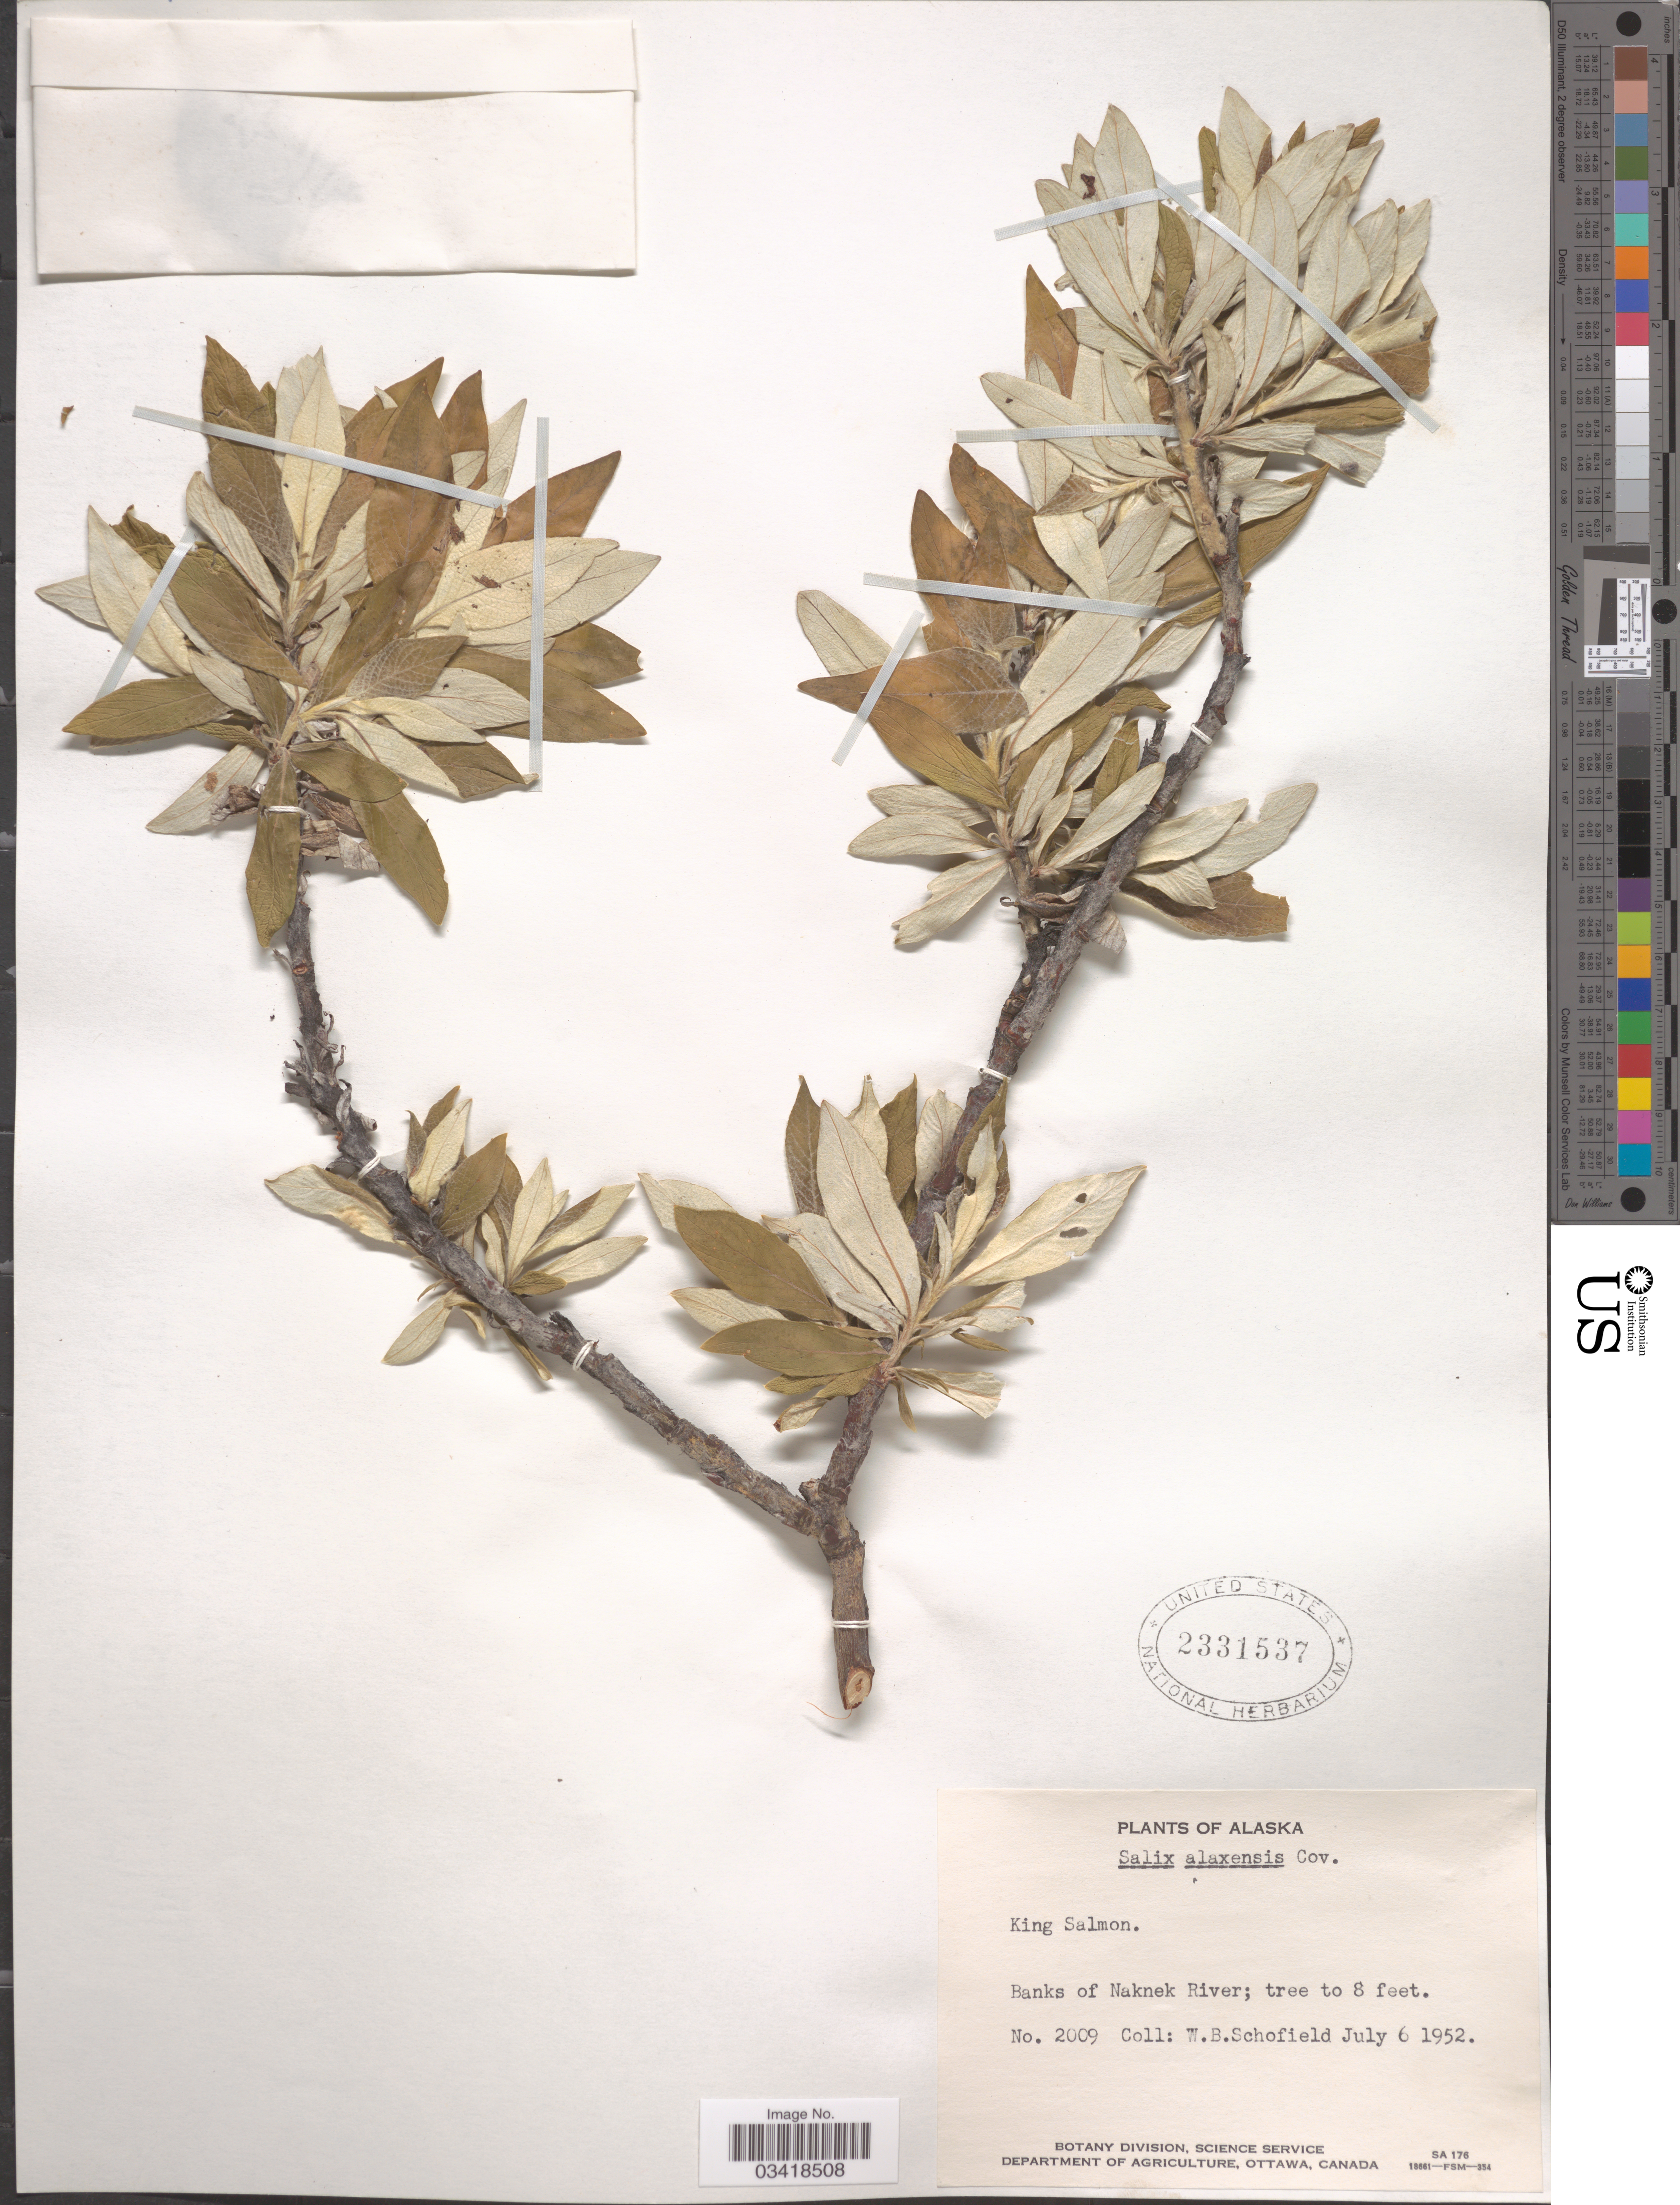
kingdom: Plantae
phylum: Tracheophyta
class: Magnoliopsida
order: Malpighiales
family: Salicaceae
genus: Salix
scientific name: Salix alaxensis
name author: (Andersson) Coville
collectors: W. Schofield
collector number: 2009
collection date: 1952-07-06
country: United States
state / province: Alaska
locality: King Salmon. Banks of Naknek River.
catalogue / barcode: US 2331537